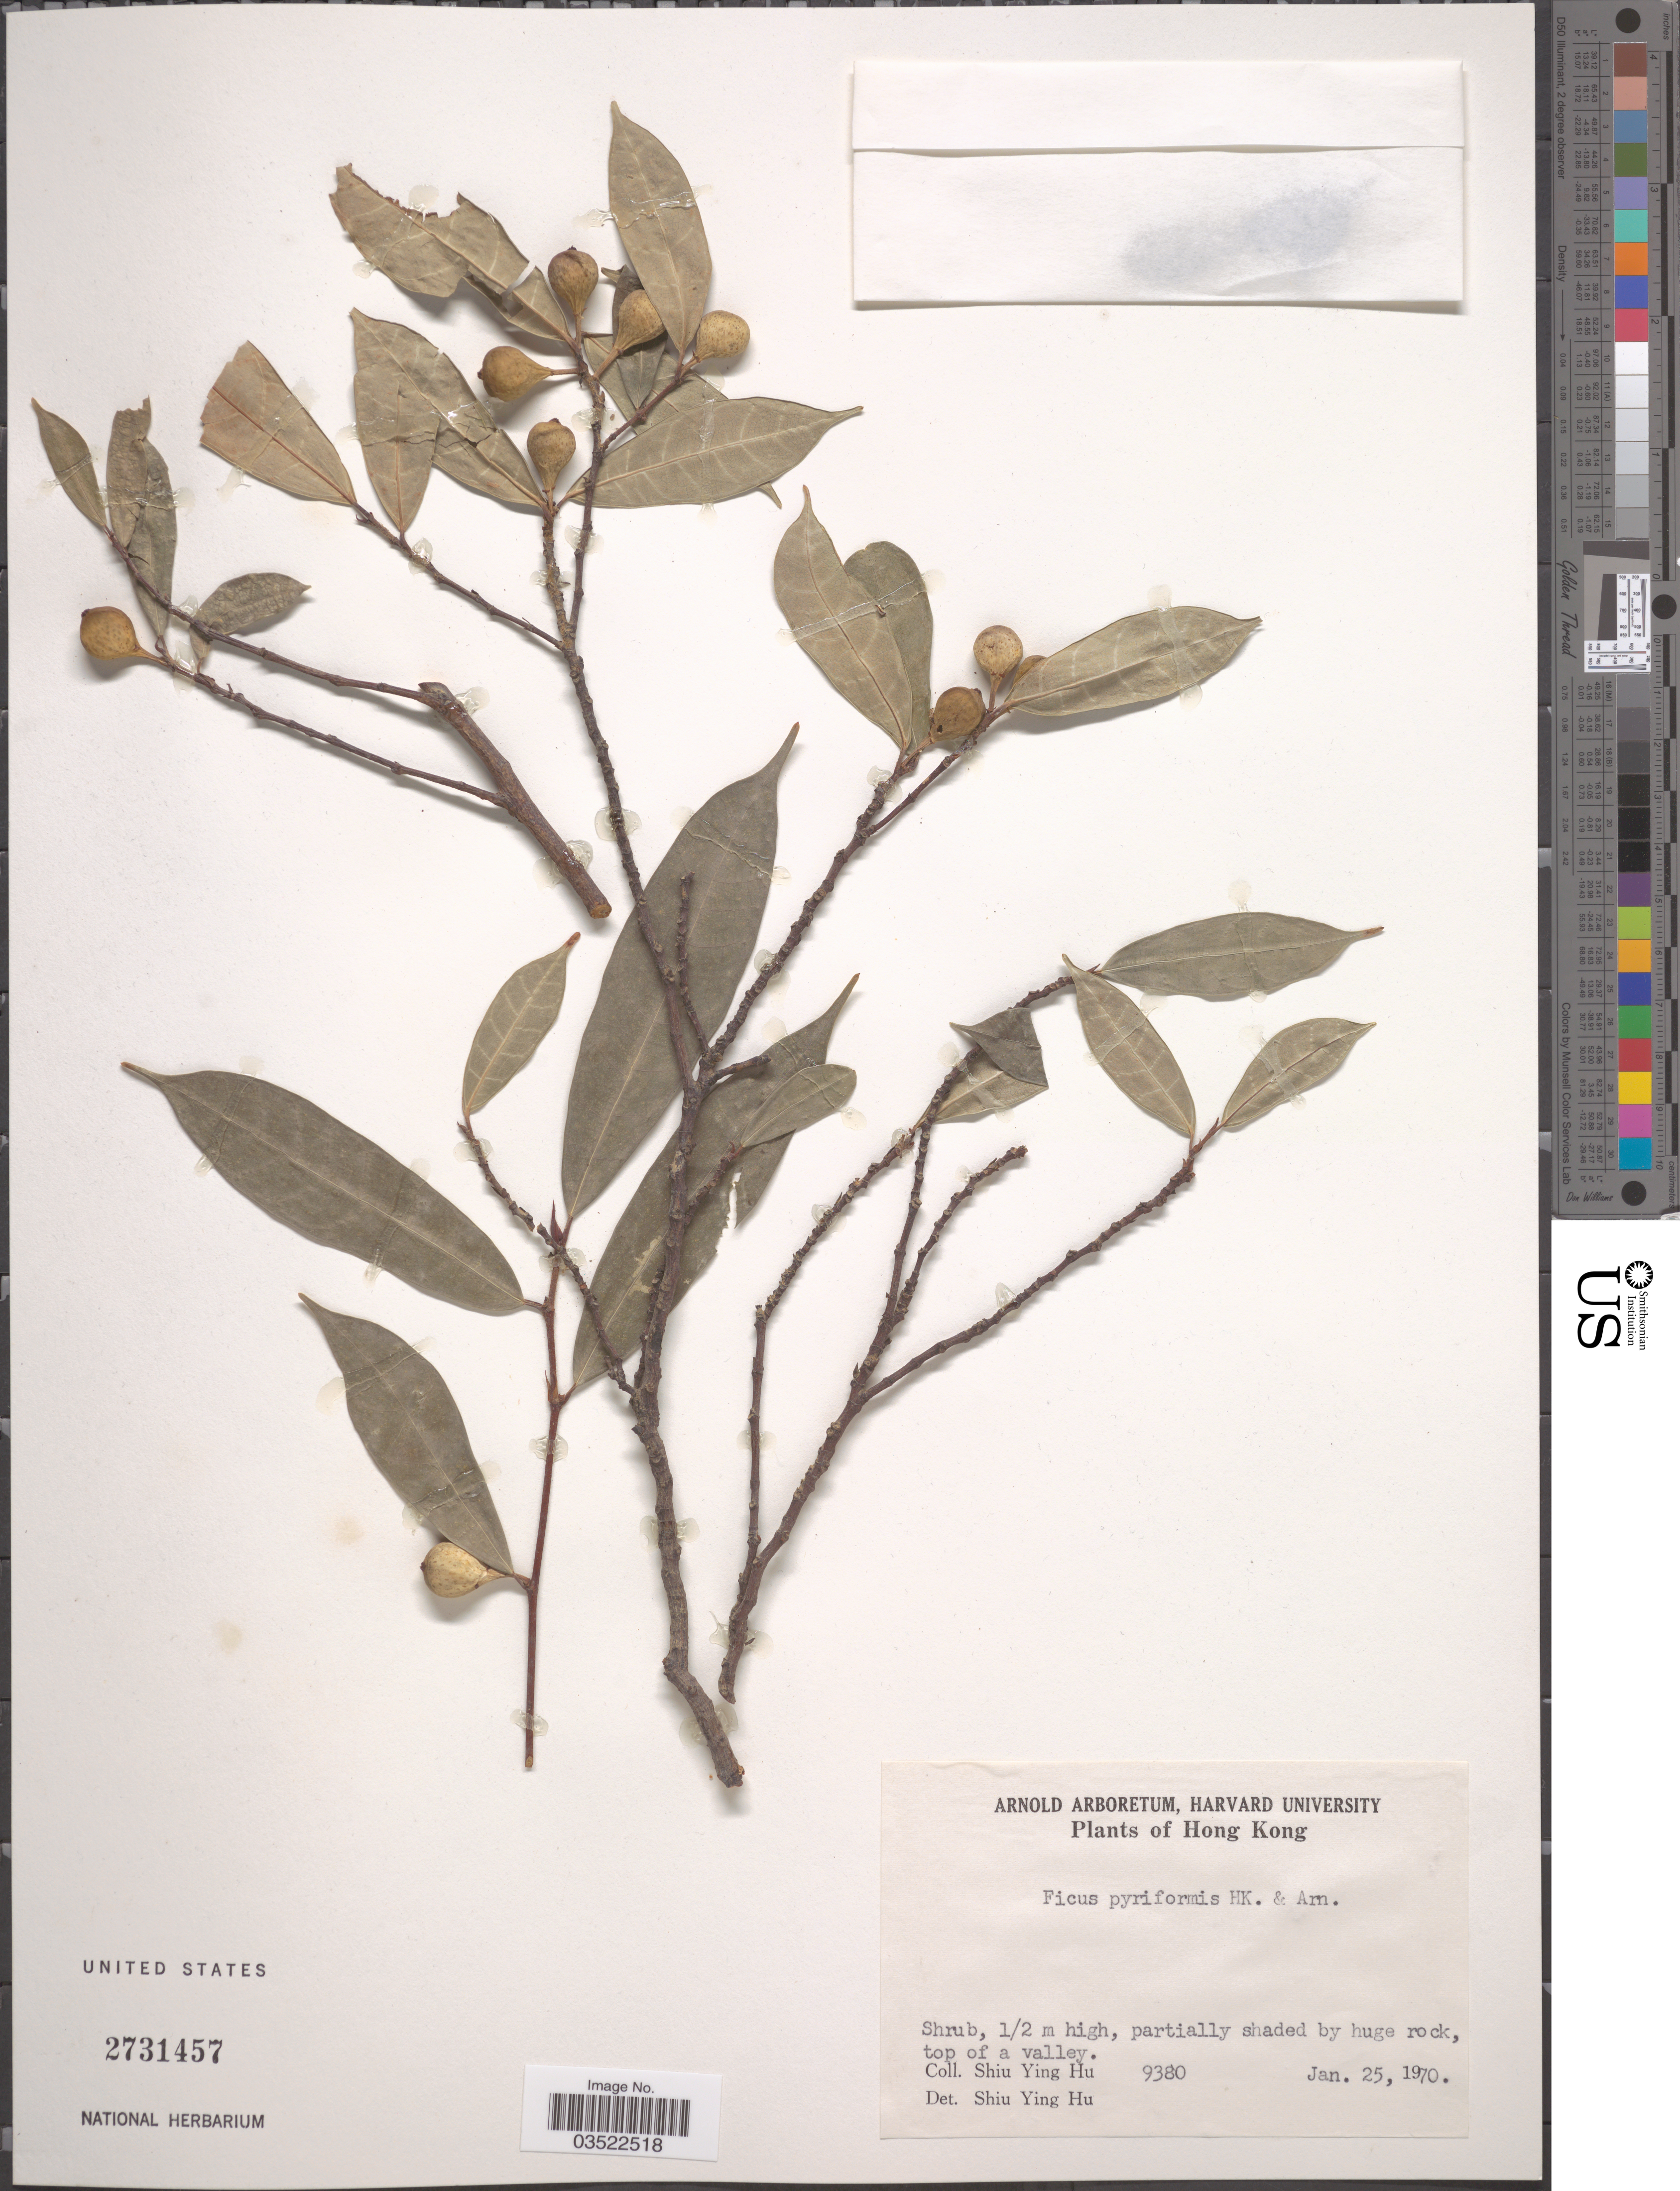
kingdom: Plantae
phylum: Tracheophyta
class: Magnoliopsida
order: Rosales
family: Moraceae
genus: Ficus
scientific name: Ficus pyriformis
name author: Hook. & Arn.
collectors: S. Y. Hu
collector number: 9380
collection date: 1970-01-25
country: China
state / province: Hong Kong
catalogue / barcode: US 2731457